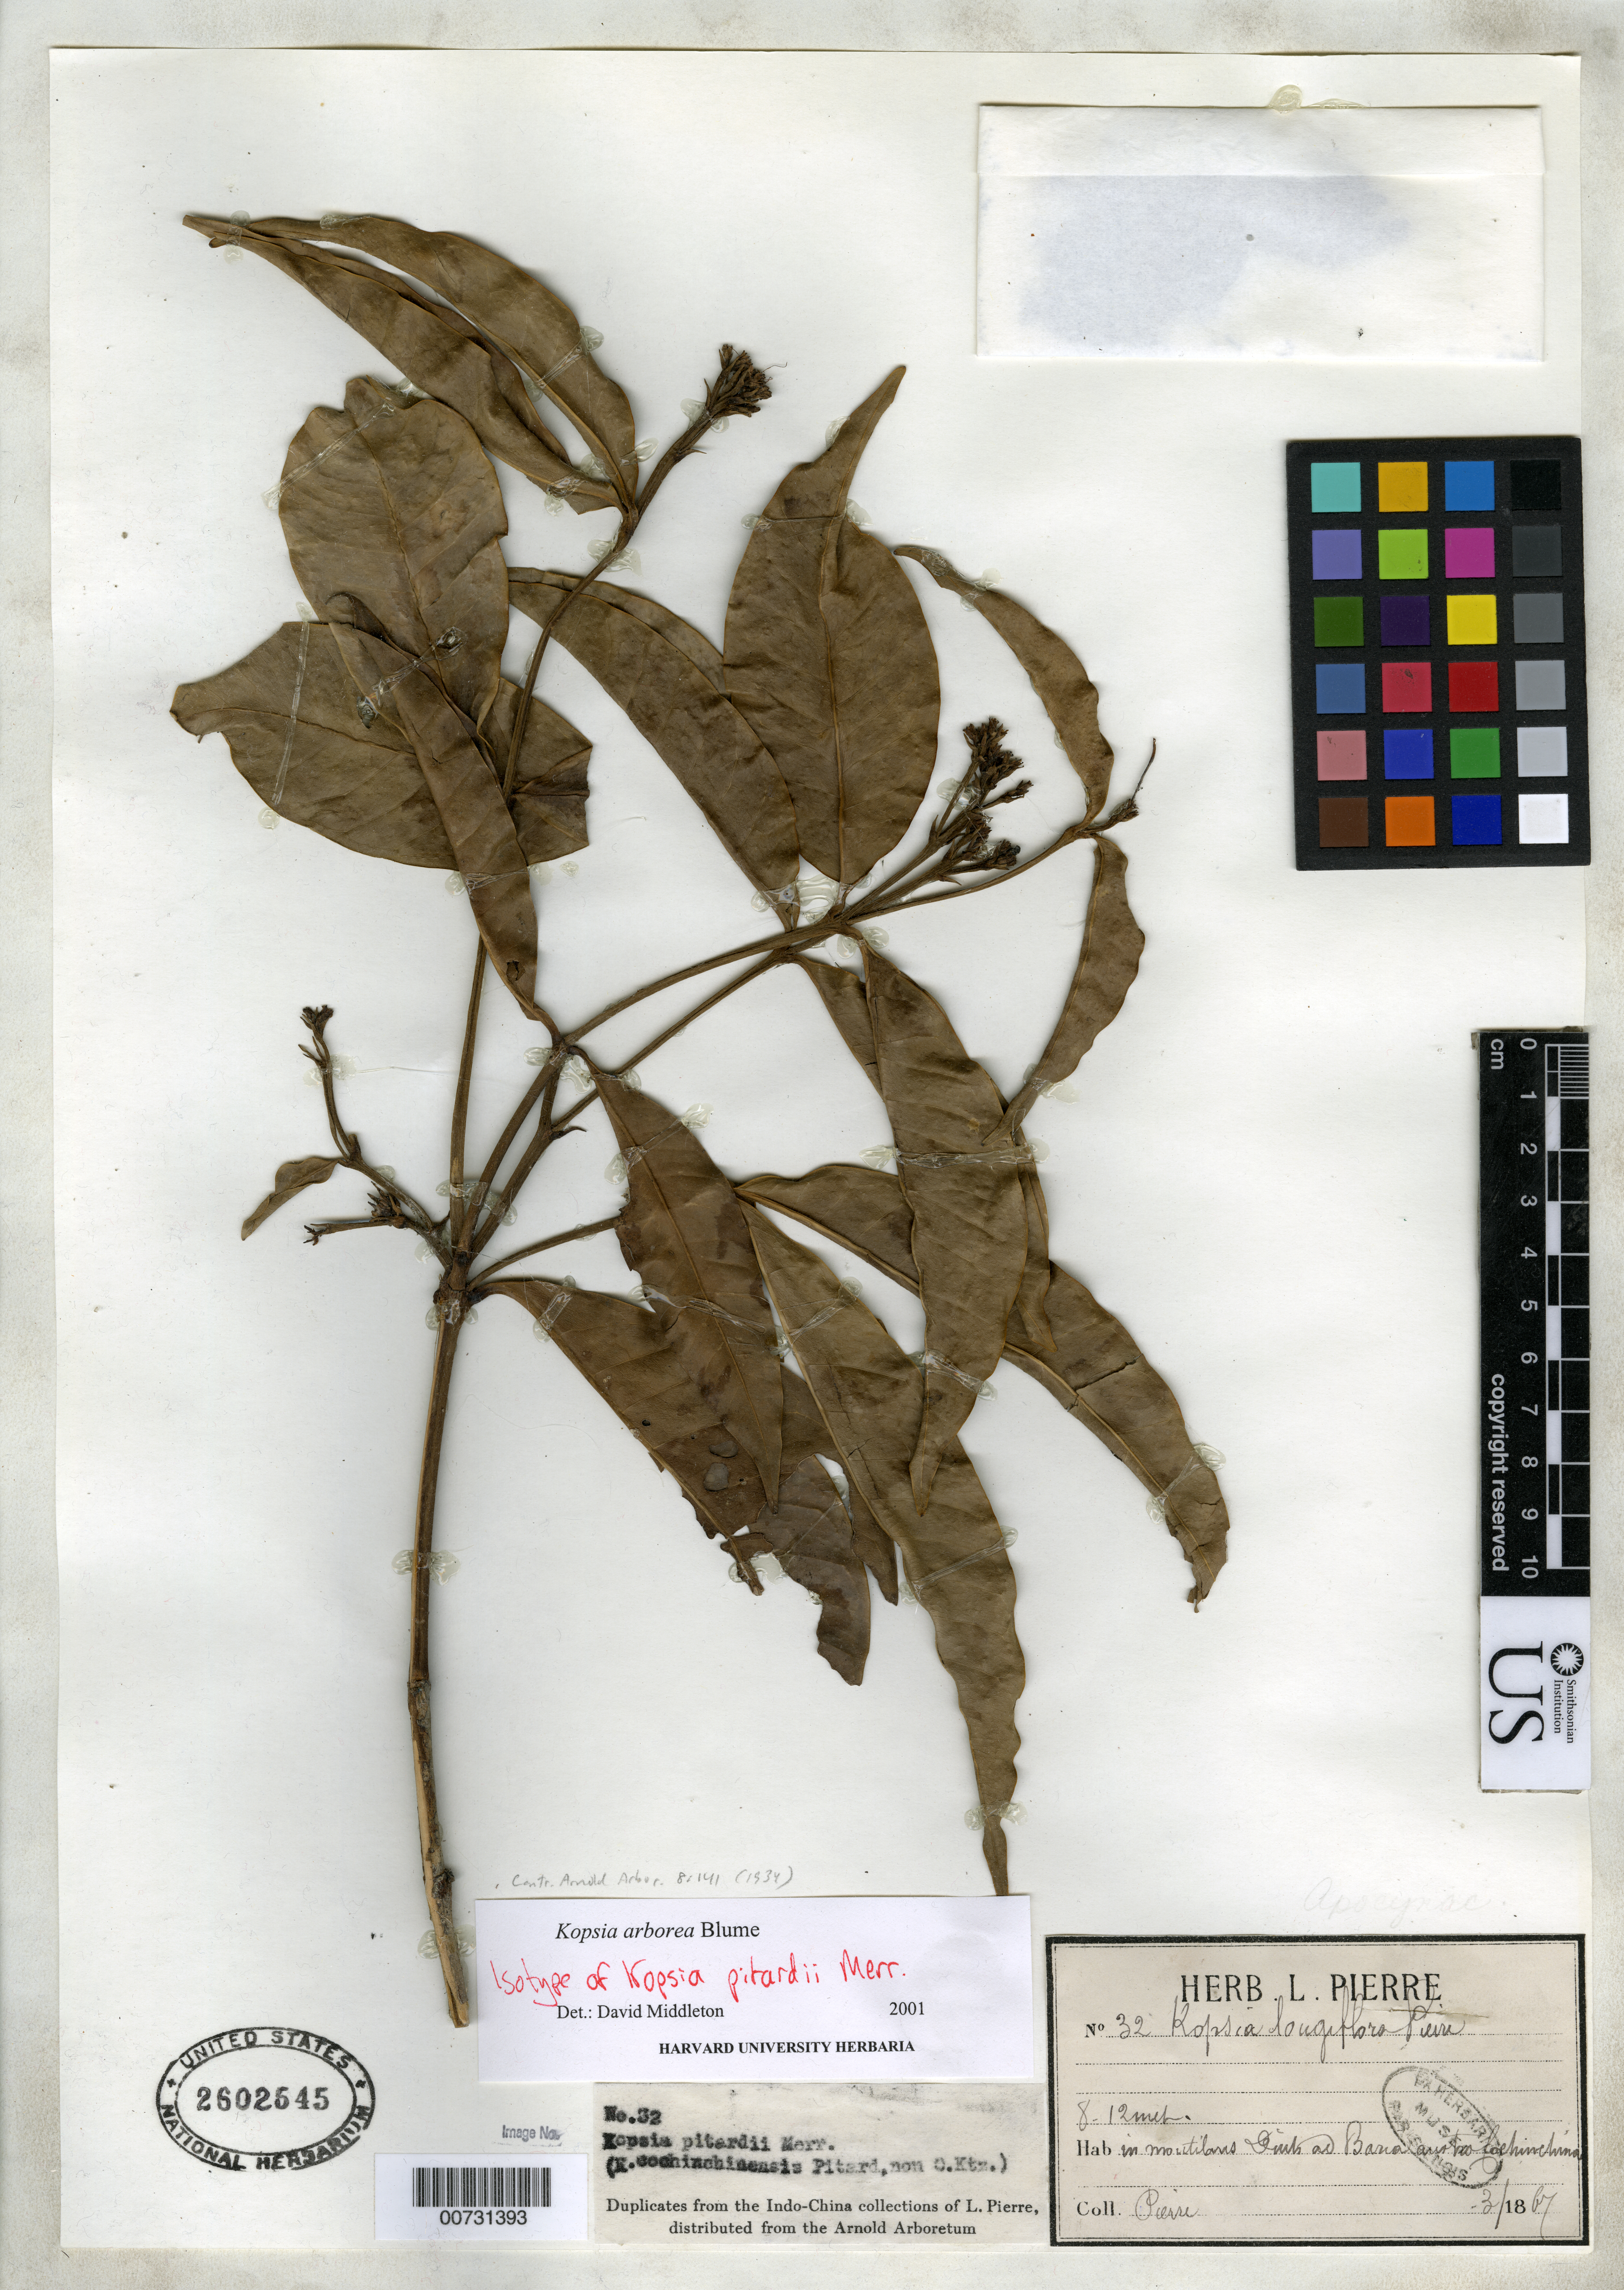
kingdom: Plantae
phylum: Tracheophyta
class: Magnoliopsida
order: Gentianales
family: Apocynaceae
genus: Kopsia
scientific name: Kopsia pitardii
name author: Merr.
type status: Isotype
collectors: J. Pierre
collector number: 32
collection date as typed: Mar 1867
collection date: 1867-03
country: Vietnam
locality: In montibus Dinh ad Baria austro Cochinchina.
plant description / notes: Based on Kopsia cochinchinensis sensu Pierre (non Kuntze), in Lecomte, Fl. Gén. Indo-Chine 3: 1134 (1933).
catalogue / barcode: US 2602545